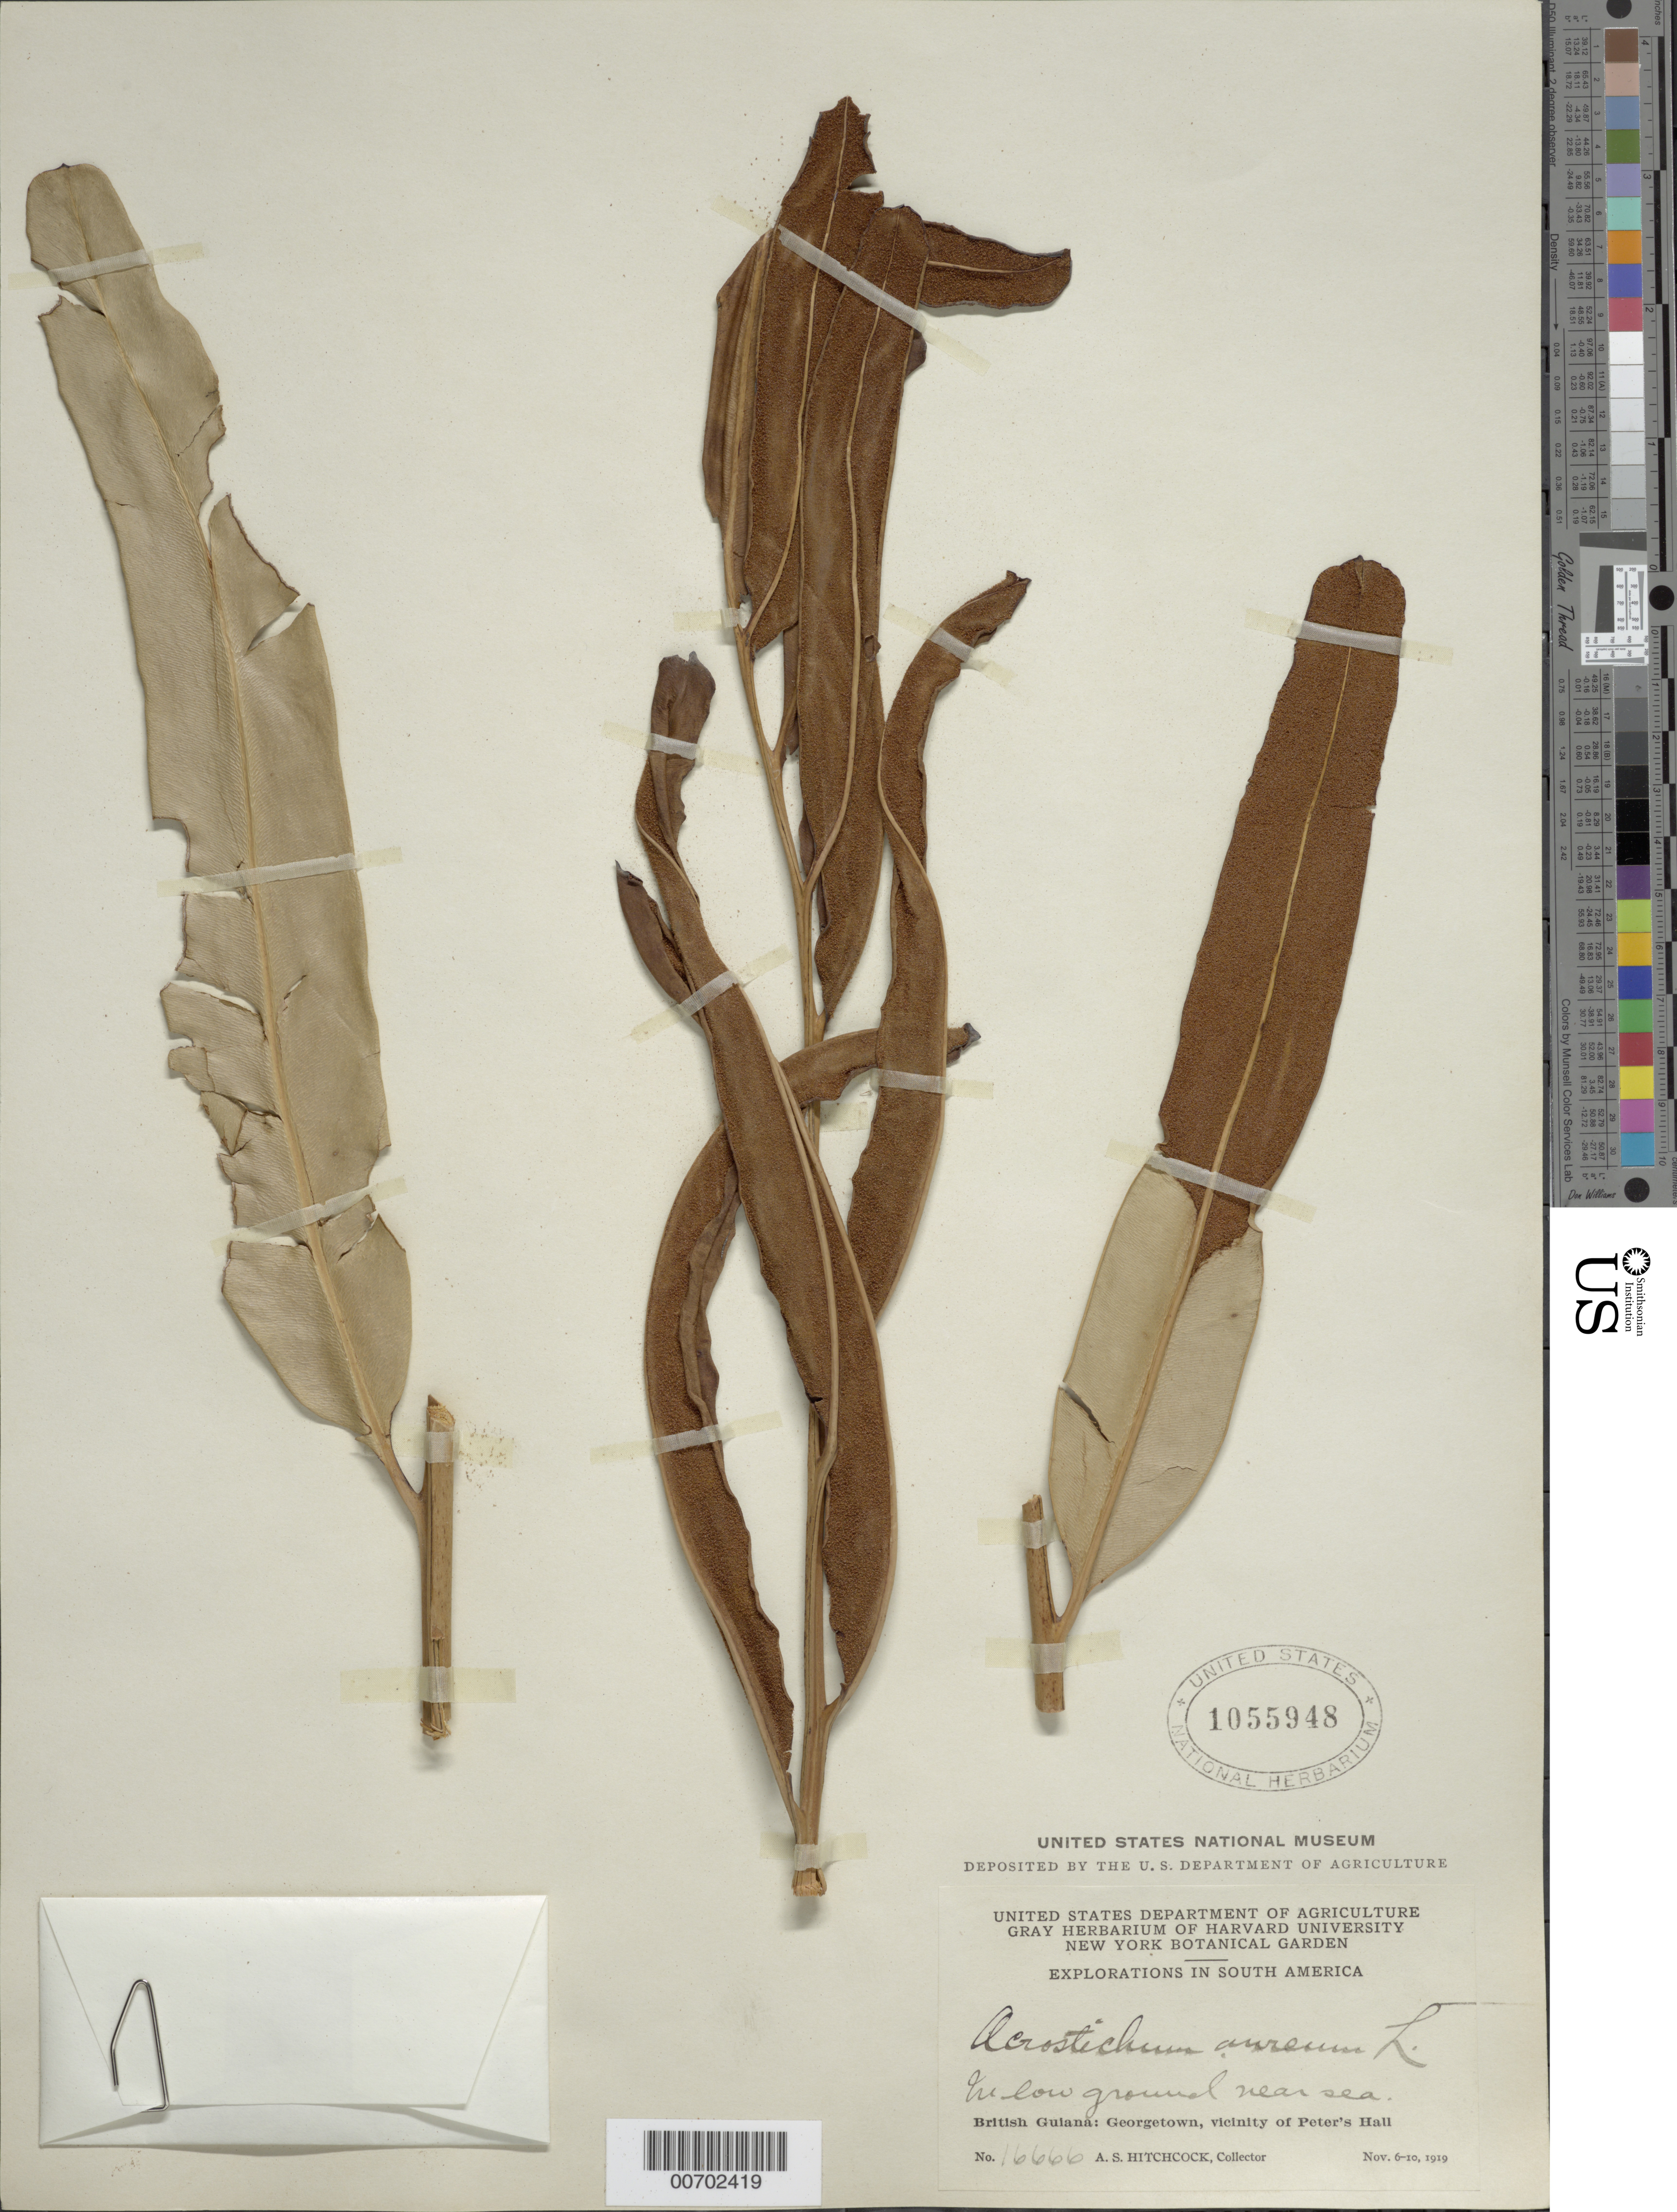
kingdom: Plantae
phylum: Tracheophyta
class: Polypodiopsida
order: Polypodiales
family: Pteridaceae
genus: Acrostichum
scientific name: Acrostichum aureum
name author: L.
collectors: A. S. Hitchcock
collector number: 16666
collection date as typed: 6-Nov-19 to 10-Nov-19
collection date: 1919-11-06/1919-11-10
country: Guyana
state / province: Demerara-Mahaica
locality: Georgetown, vic. of Peter's Hall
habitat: Low ground near sea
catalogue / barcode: US 1055948